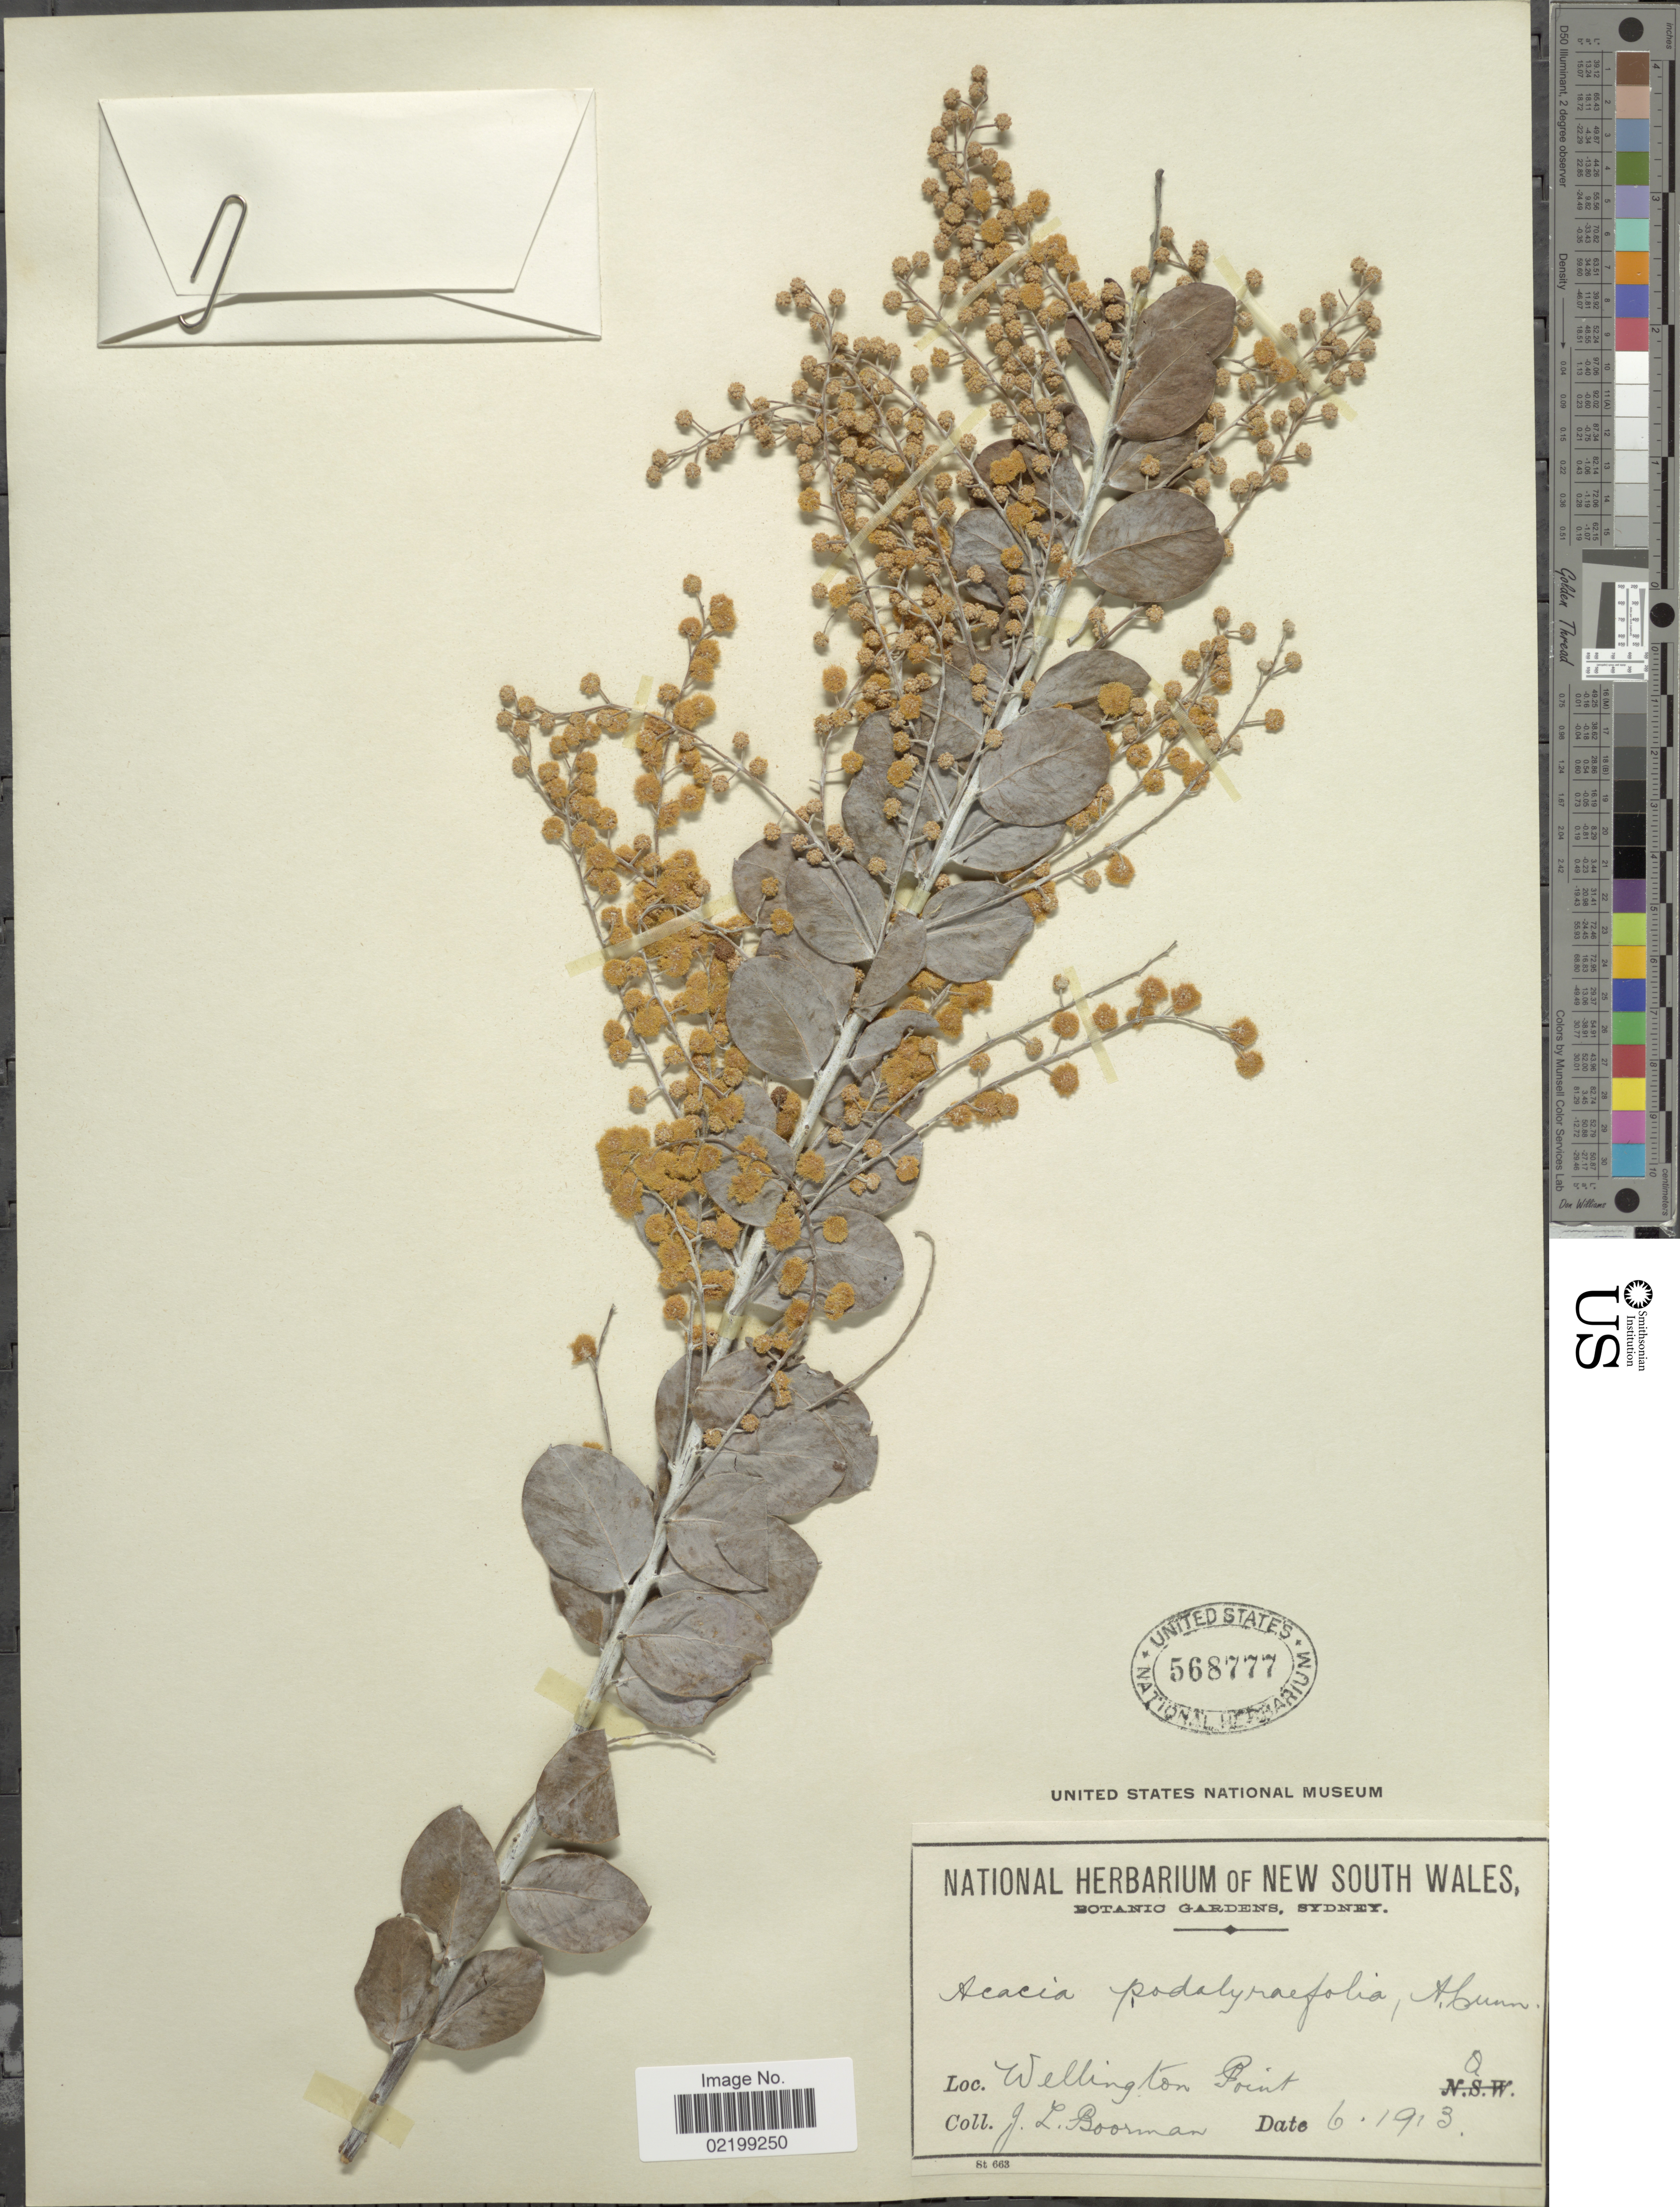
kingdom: Plantae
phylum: Tracheophyta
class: Magnoliopsida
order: Fabales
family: Fabaceae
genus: Acacia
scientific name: Acacia podalyriifolia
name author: A. Cunn. ex G. Don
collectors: J. Boorman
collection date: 1913-06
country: Australia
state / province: Queensland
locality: Wellington Point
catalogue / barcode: US 568777